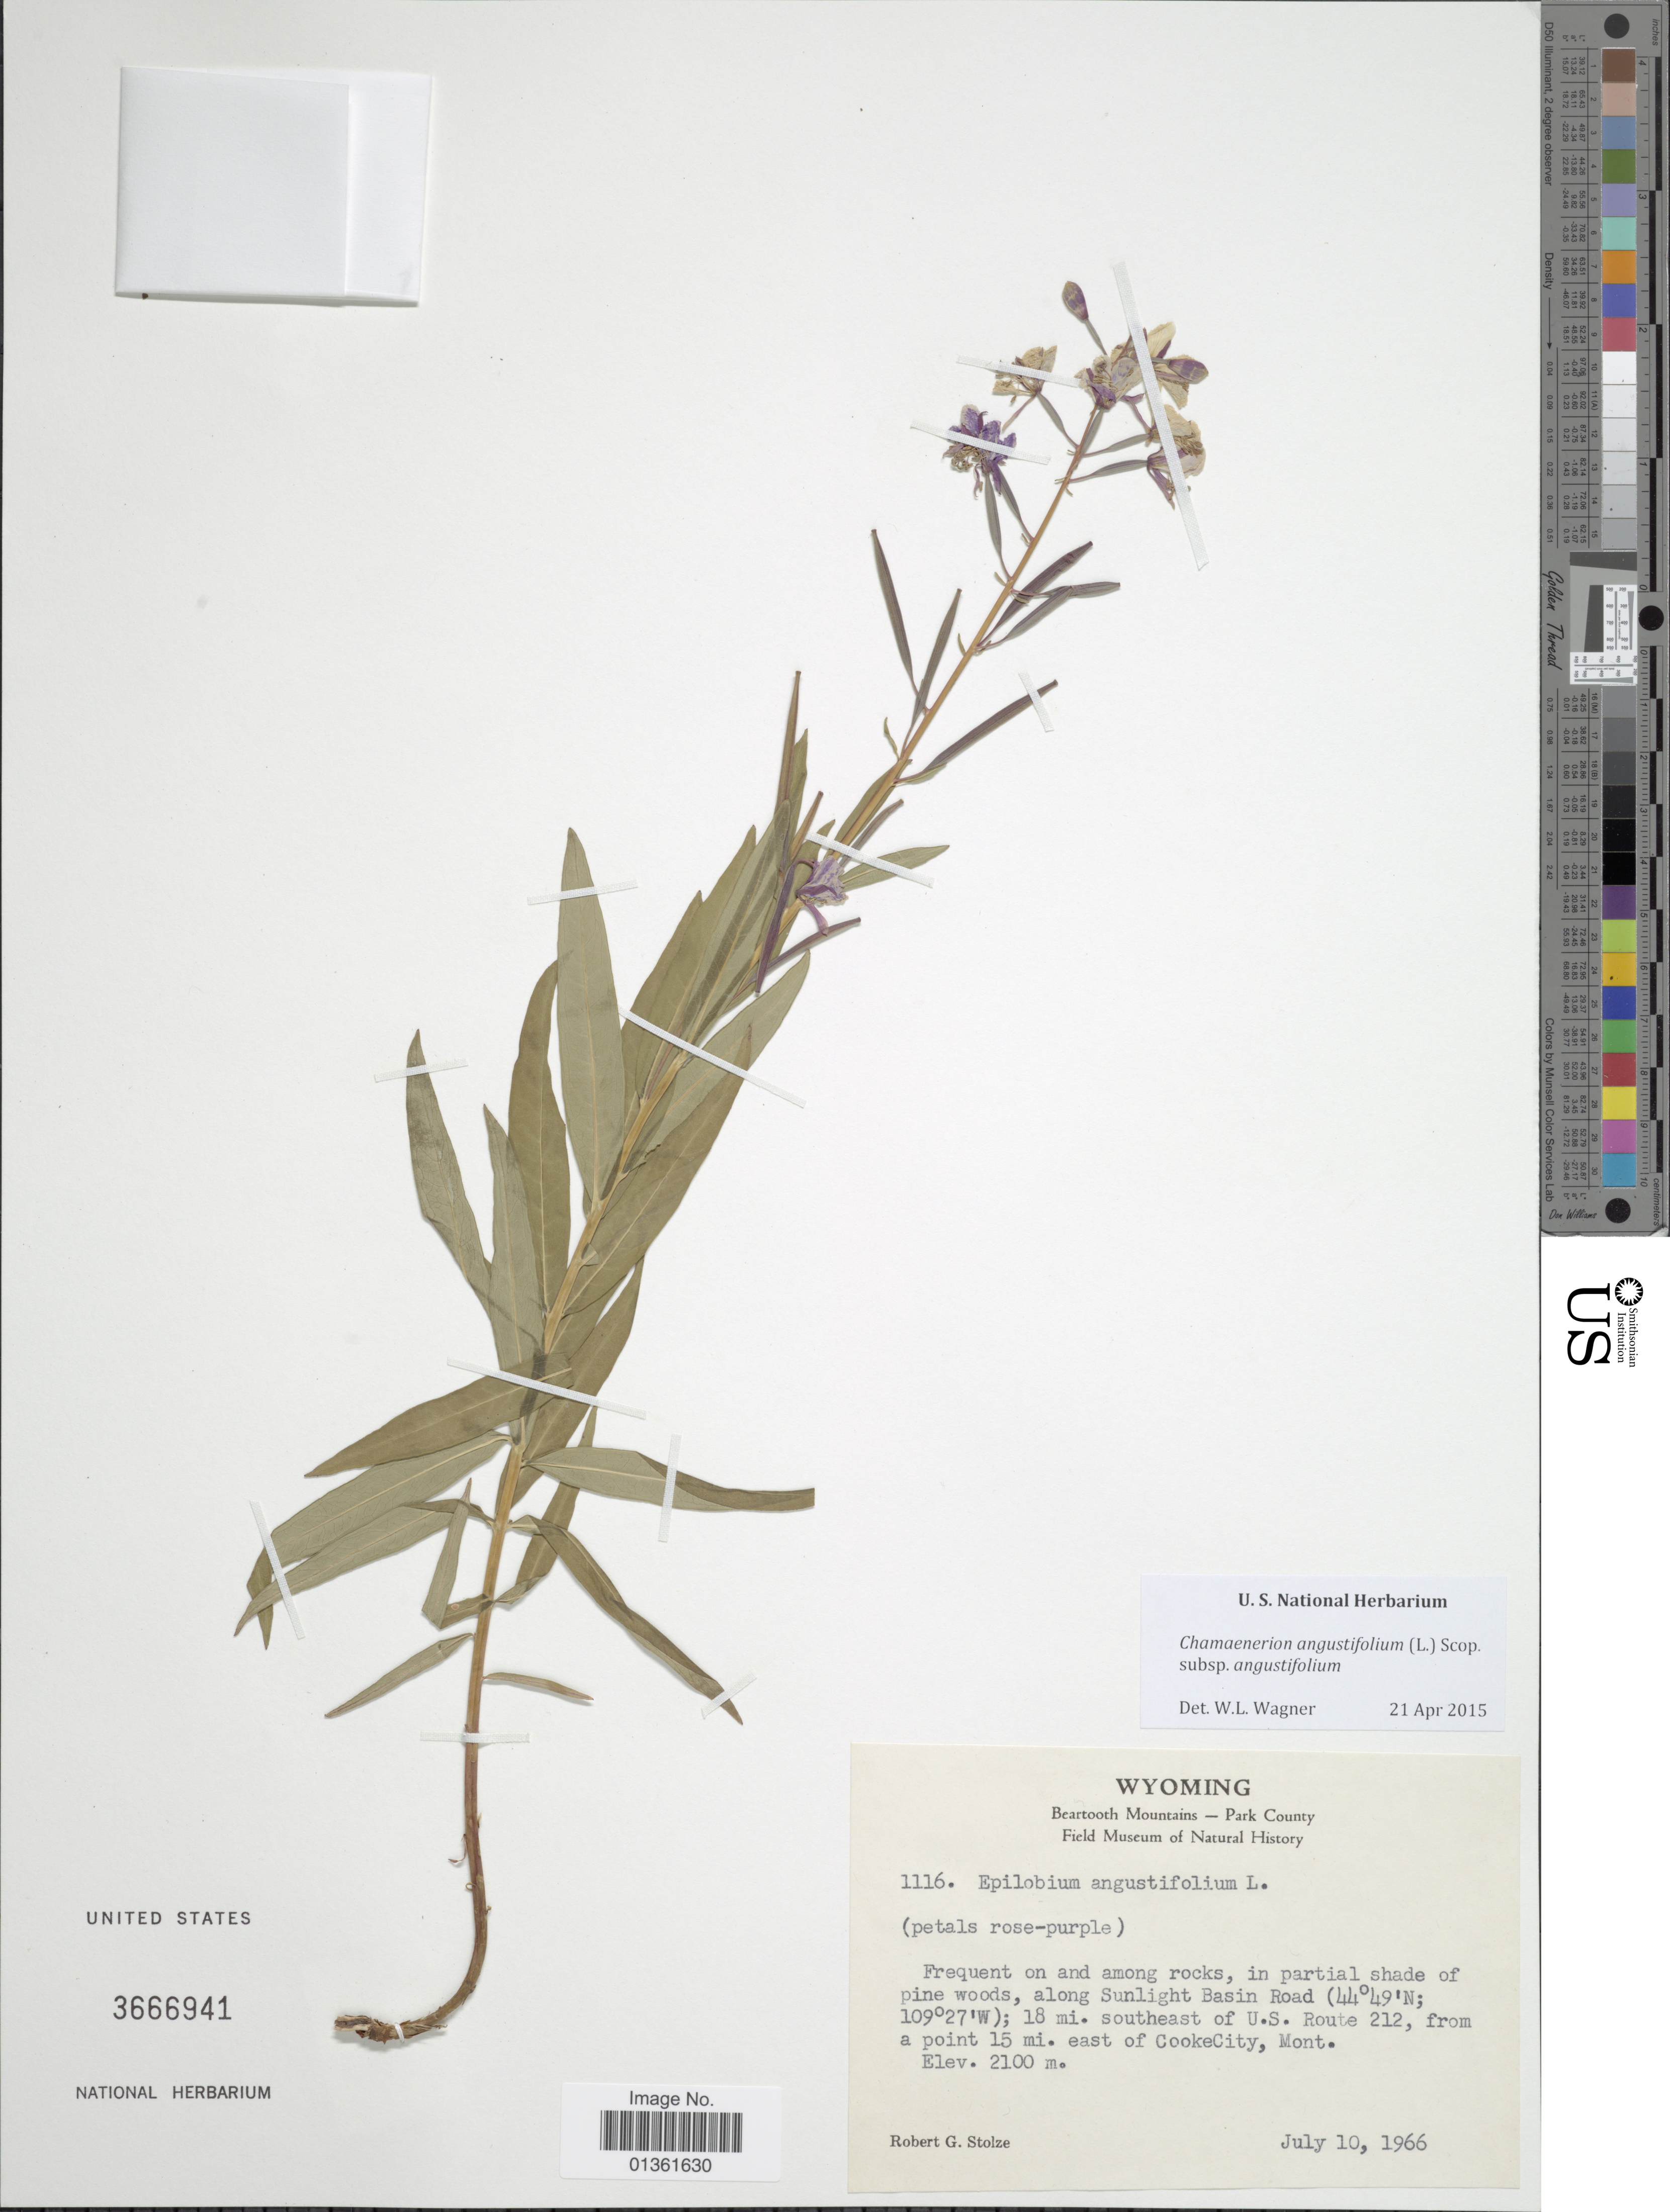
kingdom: Plantae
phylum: Tracheophyta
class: Magnoliopsida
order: Myrtales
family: Onagraceae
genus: Chamaenerion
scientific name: Chamaenerion angustifolium subsp. angustifolium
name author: (L.) Scop.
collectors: R. G. Stolze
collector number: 1116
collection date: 1966-07-10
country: United States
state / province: Wyoming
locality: Frequent on and among rocks, in partial shade of pine woods, along Sunlinght Basin Road. 18 mi. southeast of U.S. Route 212, from a point 15 mi. east of CookeCity, Mont.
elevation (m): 2100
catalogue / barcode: US 3666941